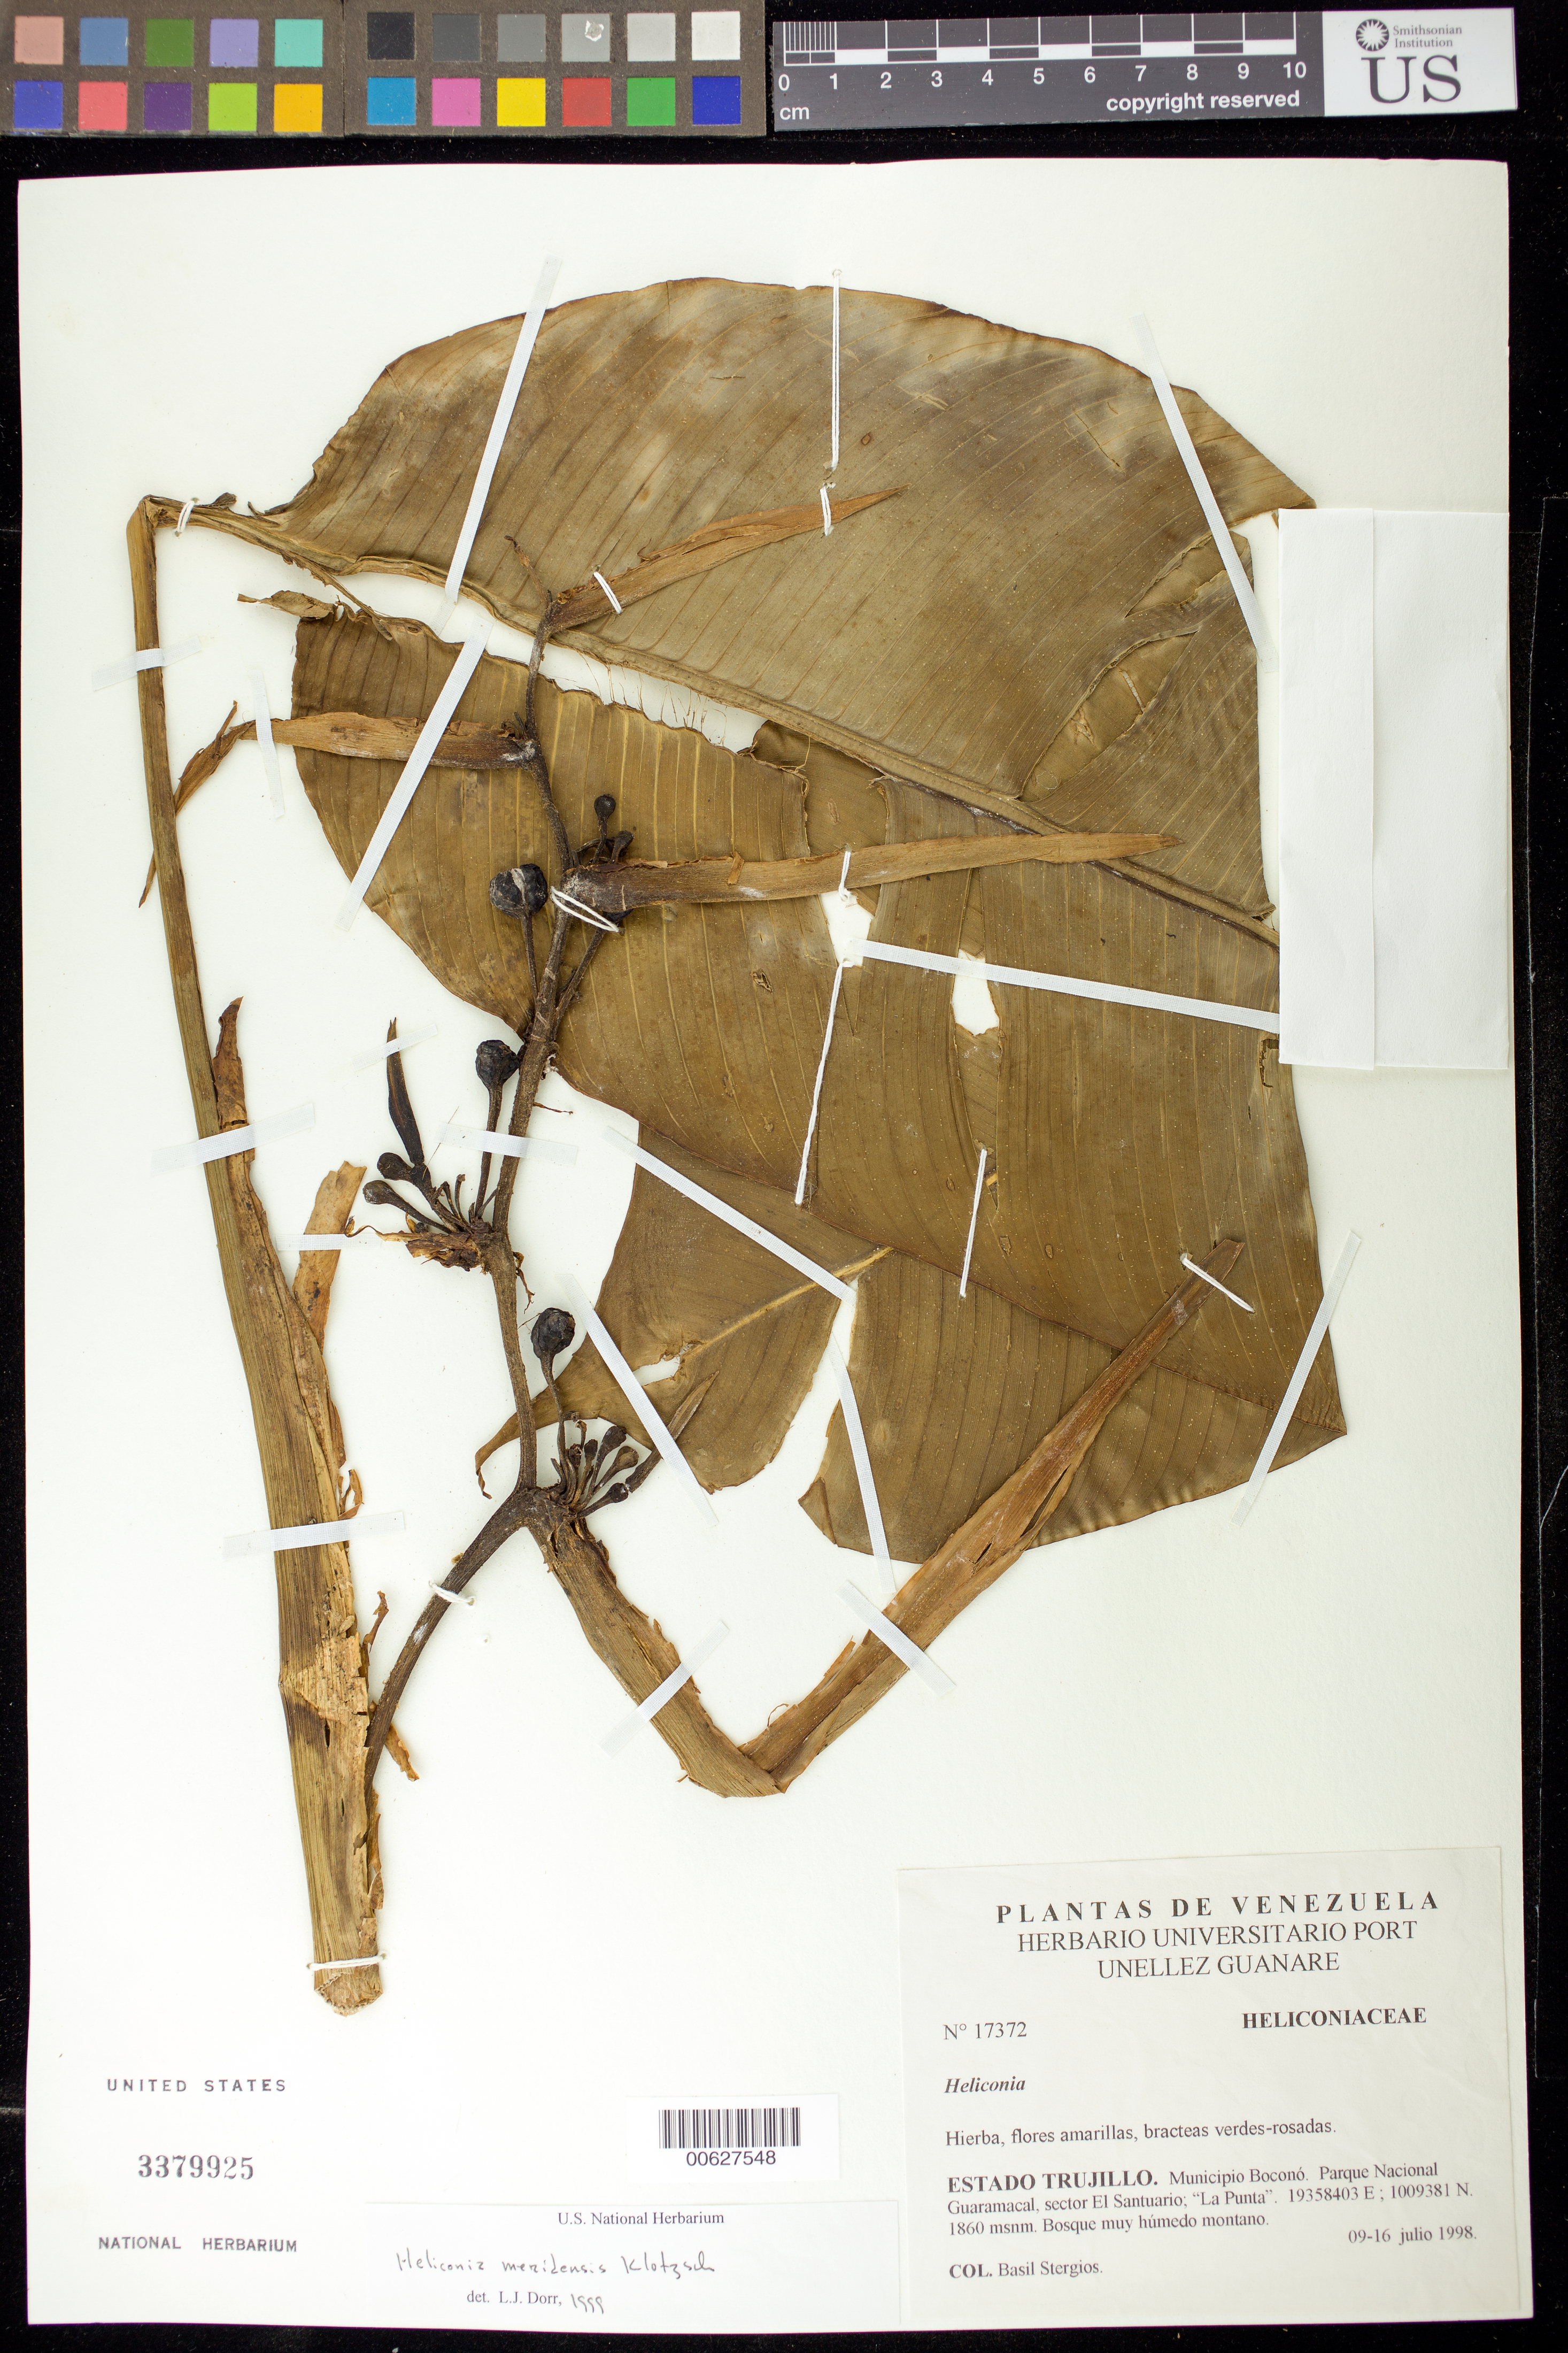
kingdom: Plantae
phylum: Tracheophyta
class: Magnoliopsida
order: Saxifragales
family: Grossulariaceae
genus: Ribes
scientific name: Ribes atropurpureum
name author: C.A. Mey.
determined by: Dorr, L. J., (BOT), Smithsonian Institution - National Museum of Natural History (UNITED STATES)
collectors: B. G. Stergios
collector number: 17372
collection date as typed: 09 Jul 1998 to 16 Jul 1998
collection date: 1998-07-09/1998-07-16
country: Venezuela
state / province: Trujillo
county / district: Boconó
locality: Parque Nacional Guaramacal, Sector El Santuario, La Punta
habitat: Bosque muy húmedo montano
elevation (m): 1860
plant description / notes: PORT, US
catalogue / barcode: US 3379925